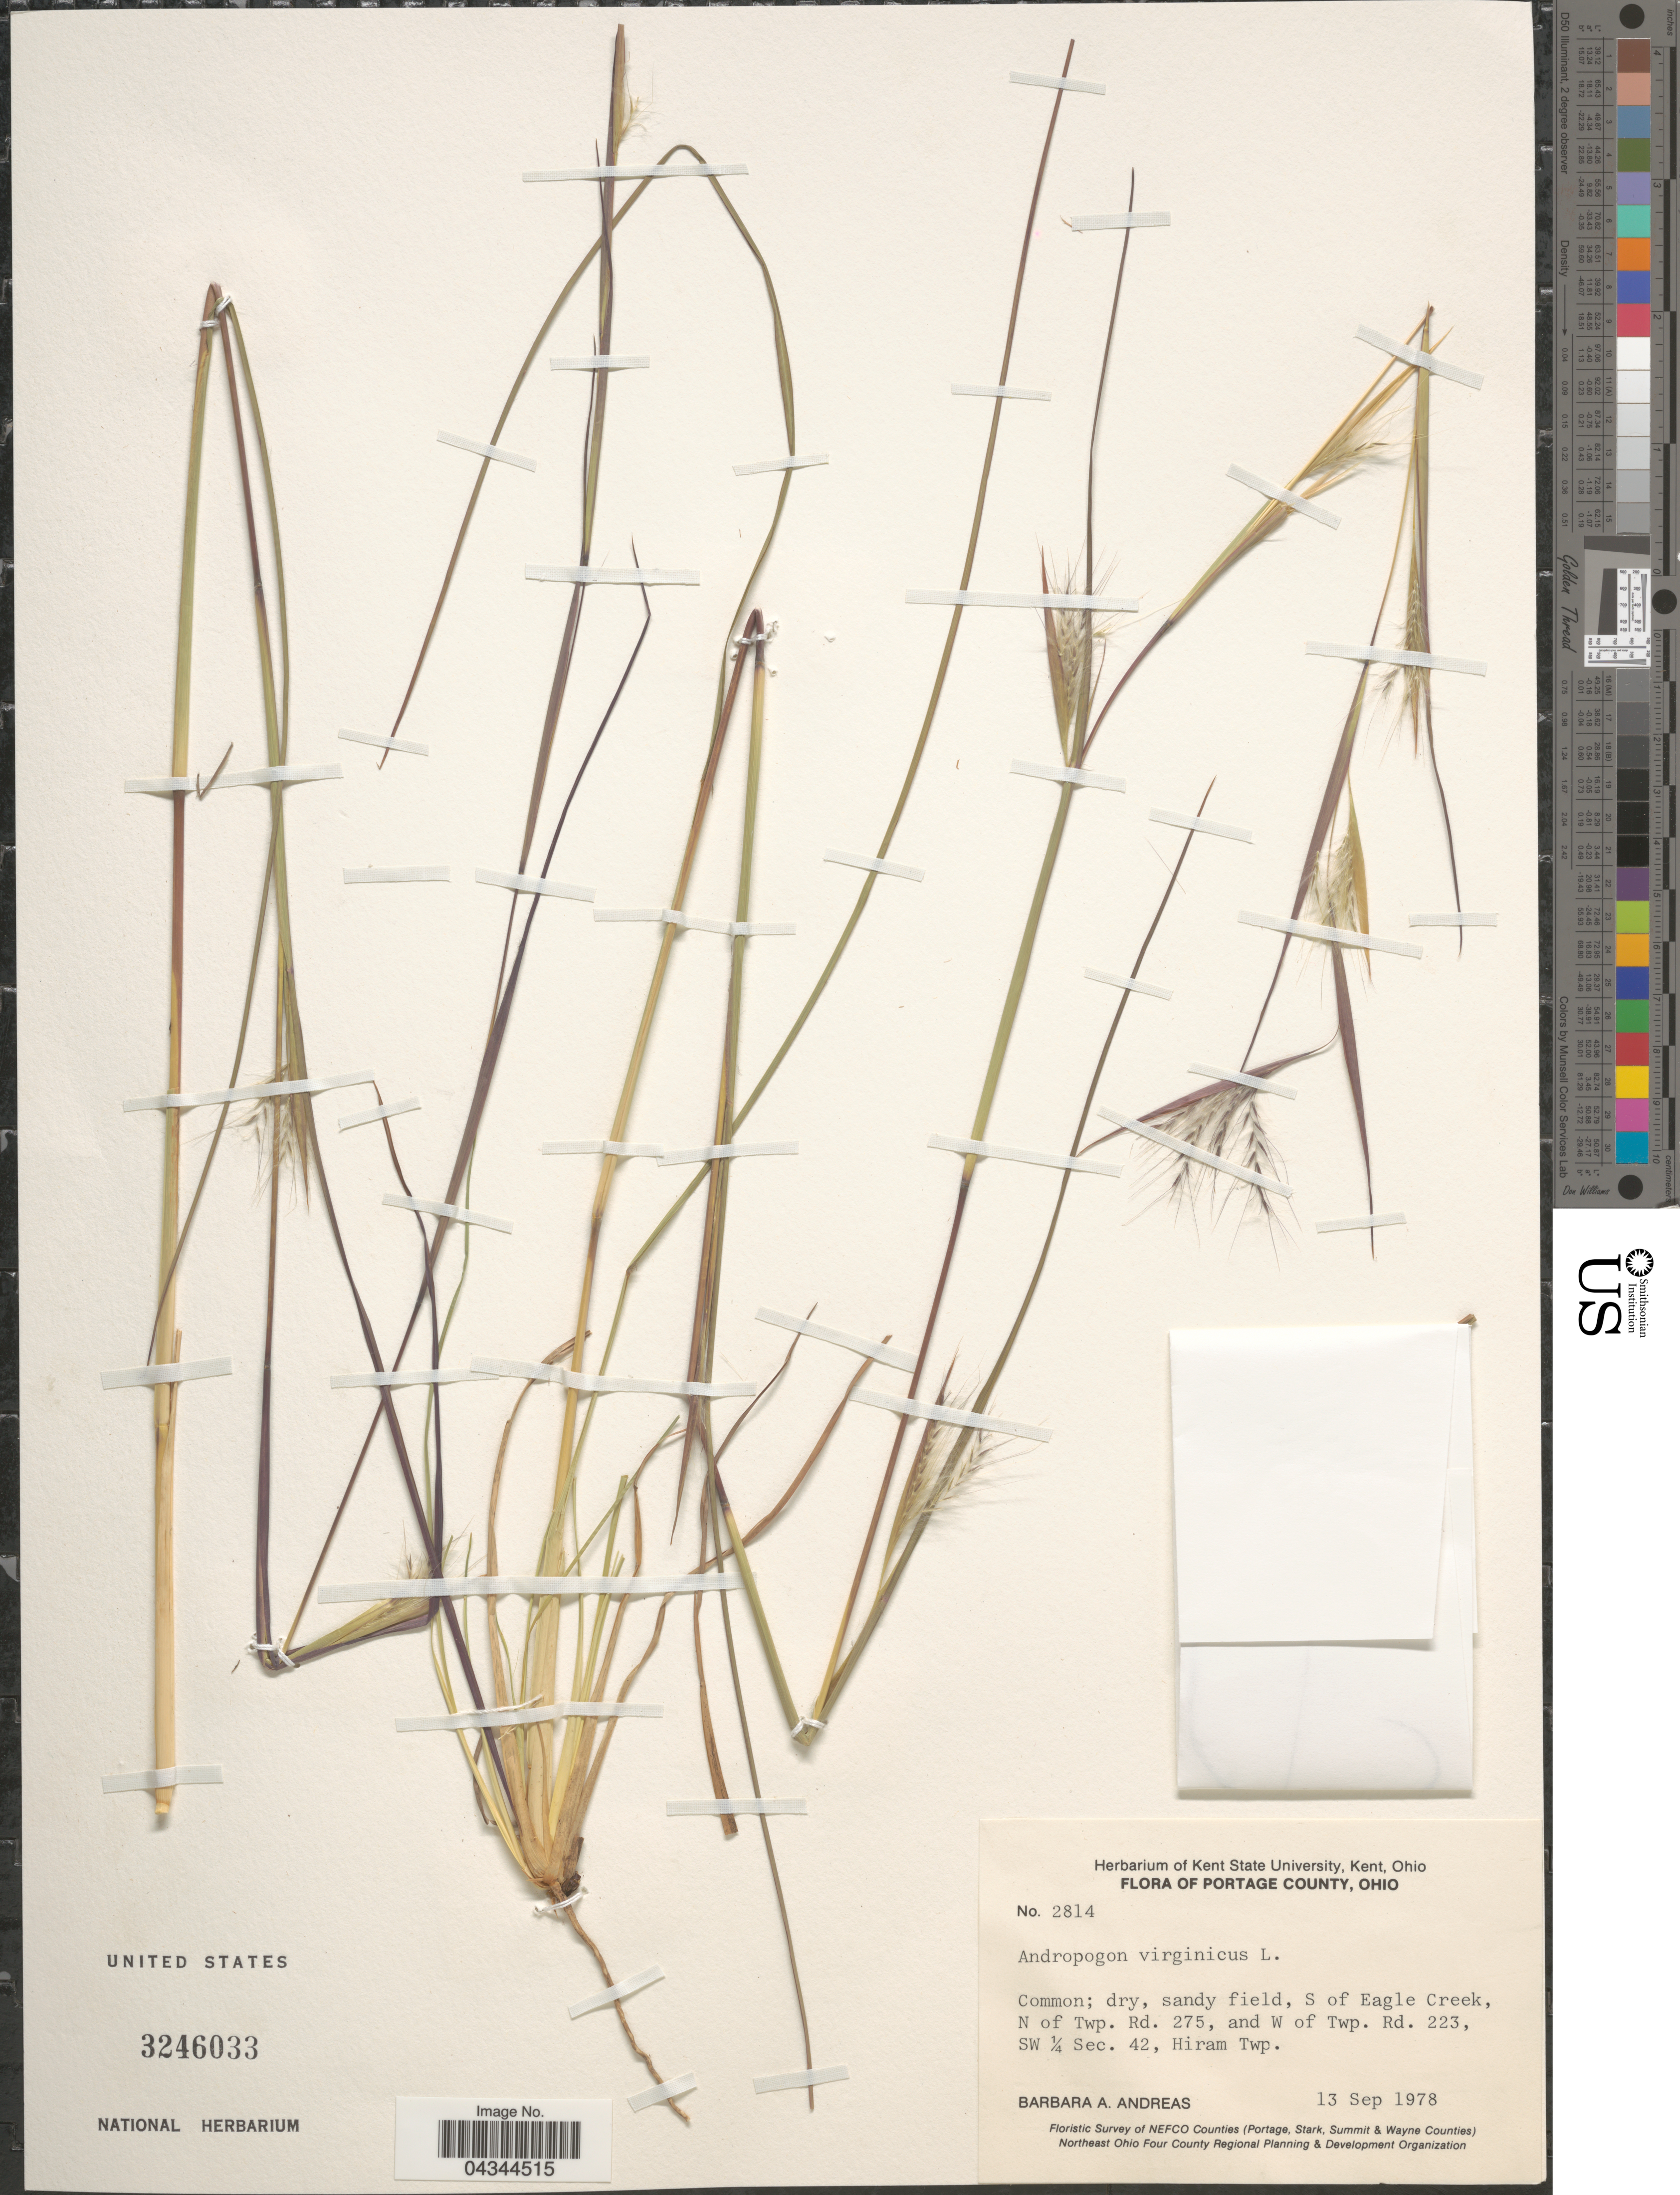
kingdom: Plantae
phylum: Tracheophyta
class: Liliopsida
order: Poales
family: Poaceae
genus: Andropogon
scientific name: Andropogon virginicus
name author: L.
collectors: B. A. Andreas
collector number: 2814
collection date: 1978-09-13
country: United States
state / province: Ohio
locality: Portage County. S of Eagle Creek, N of Twp. Rd. 275, and W of Twp. Rd. 223, SW ¼ Sec. 42, Hiram Twp. Floristic Survey of NEFCO Counties (Portage, Stark, Summit & Wayne Counties) Northeast Ohio Four County Regional Planning & Development Organization.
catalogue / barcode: US 3246033